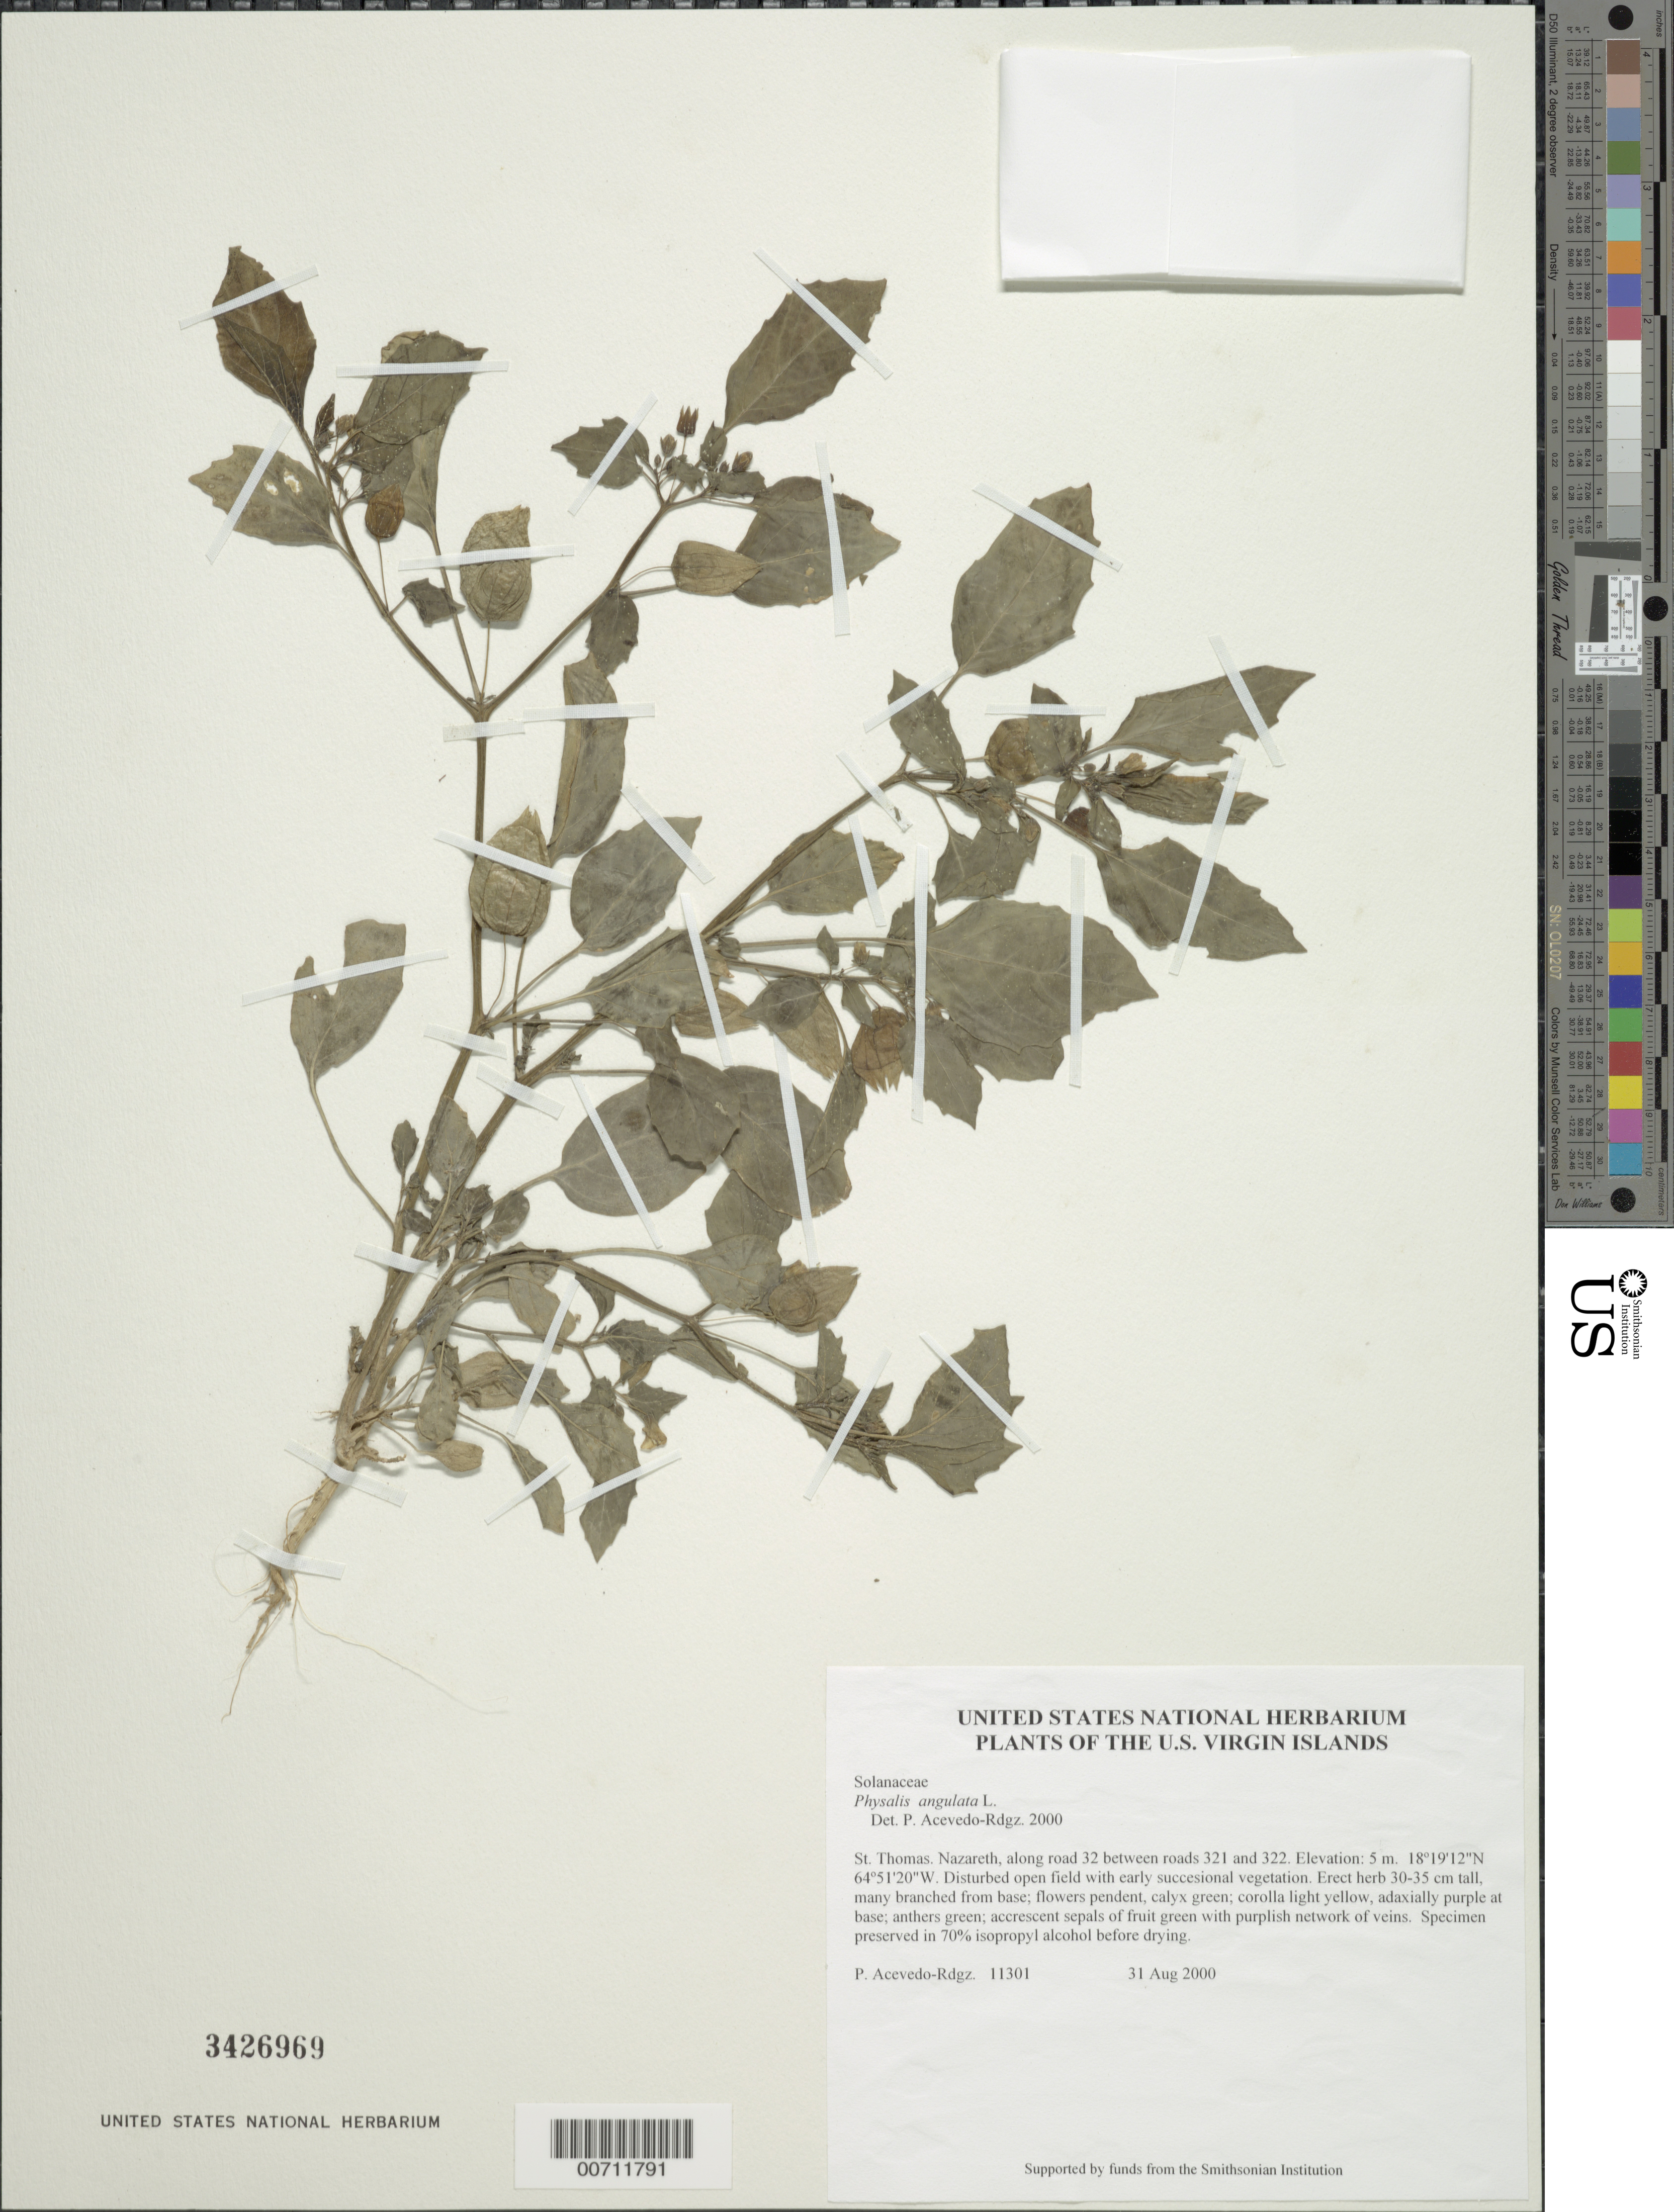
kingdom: Plantae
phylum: Tracheophyta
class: Magnoliopsida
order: Solanales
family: Solanaceae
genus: Physalis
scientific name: Physalis angulata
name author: L.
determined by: Acevedo-Rodríguez, P., (BOT), Smithsonian Institution - National Museum of Natural History (UNITED STATES)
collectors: P. Acevedo-Rodr.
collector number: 11301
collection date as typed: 31 Aug 2000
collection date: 2000-08-31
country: U.S. Virgin Islands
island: St. Thomas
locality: Nazareth, along road 32 between roads 321 and 322.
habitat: Disturbed open field with early succesional vegetation.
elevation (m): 5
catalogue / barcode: US 3426969